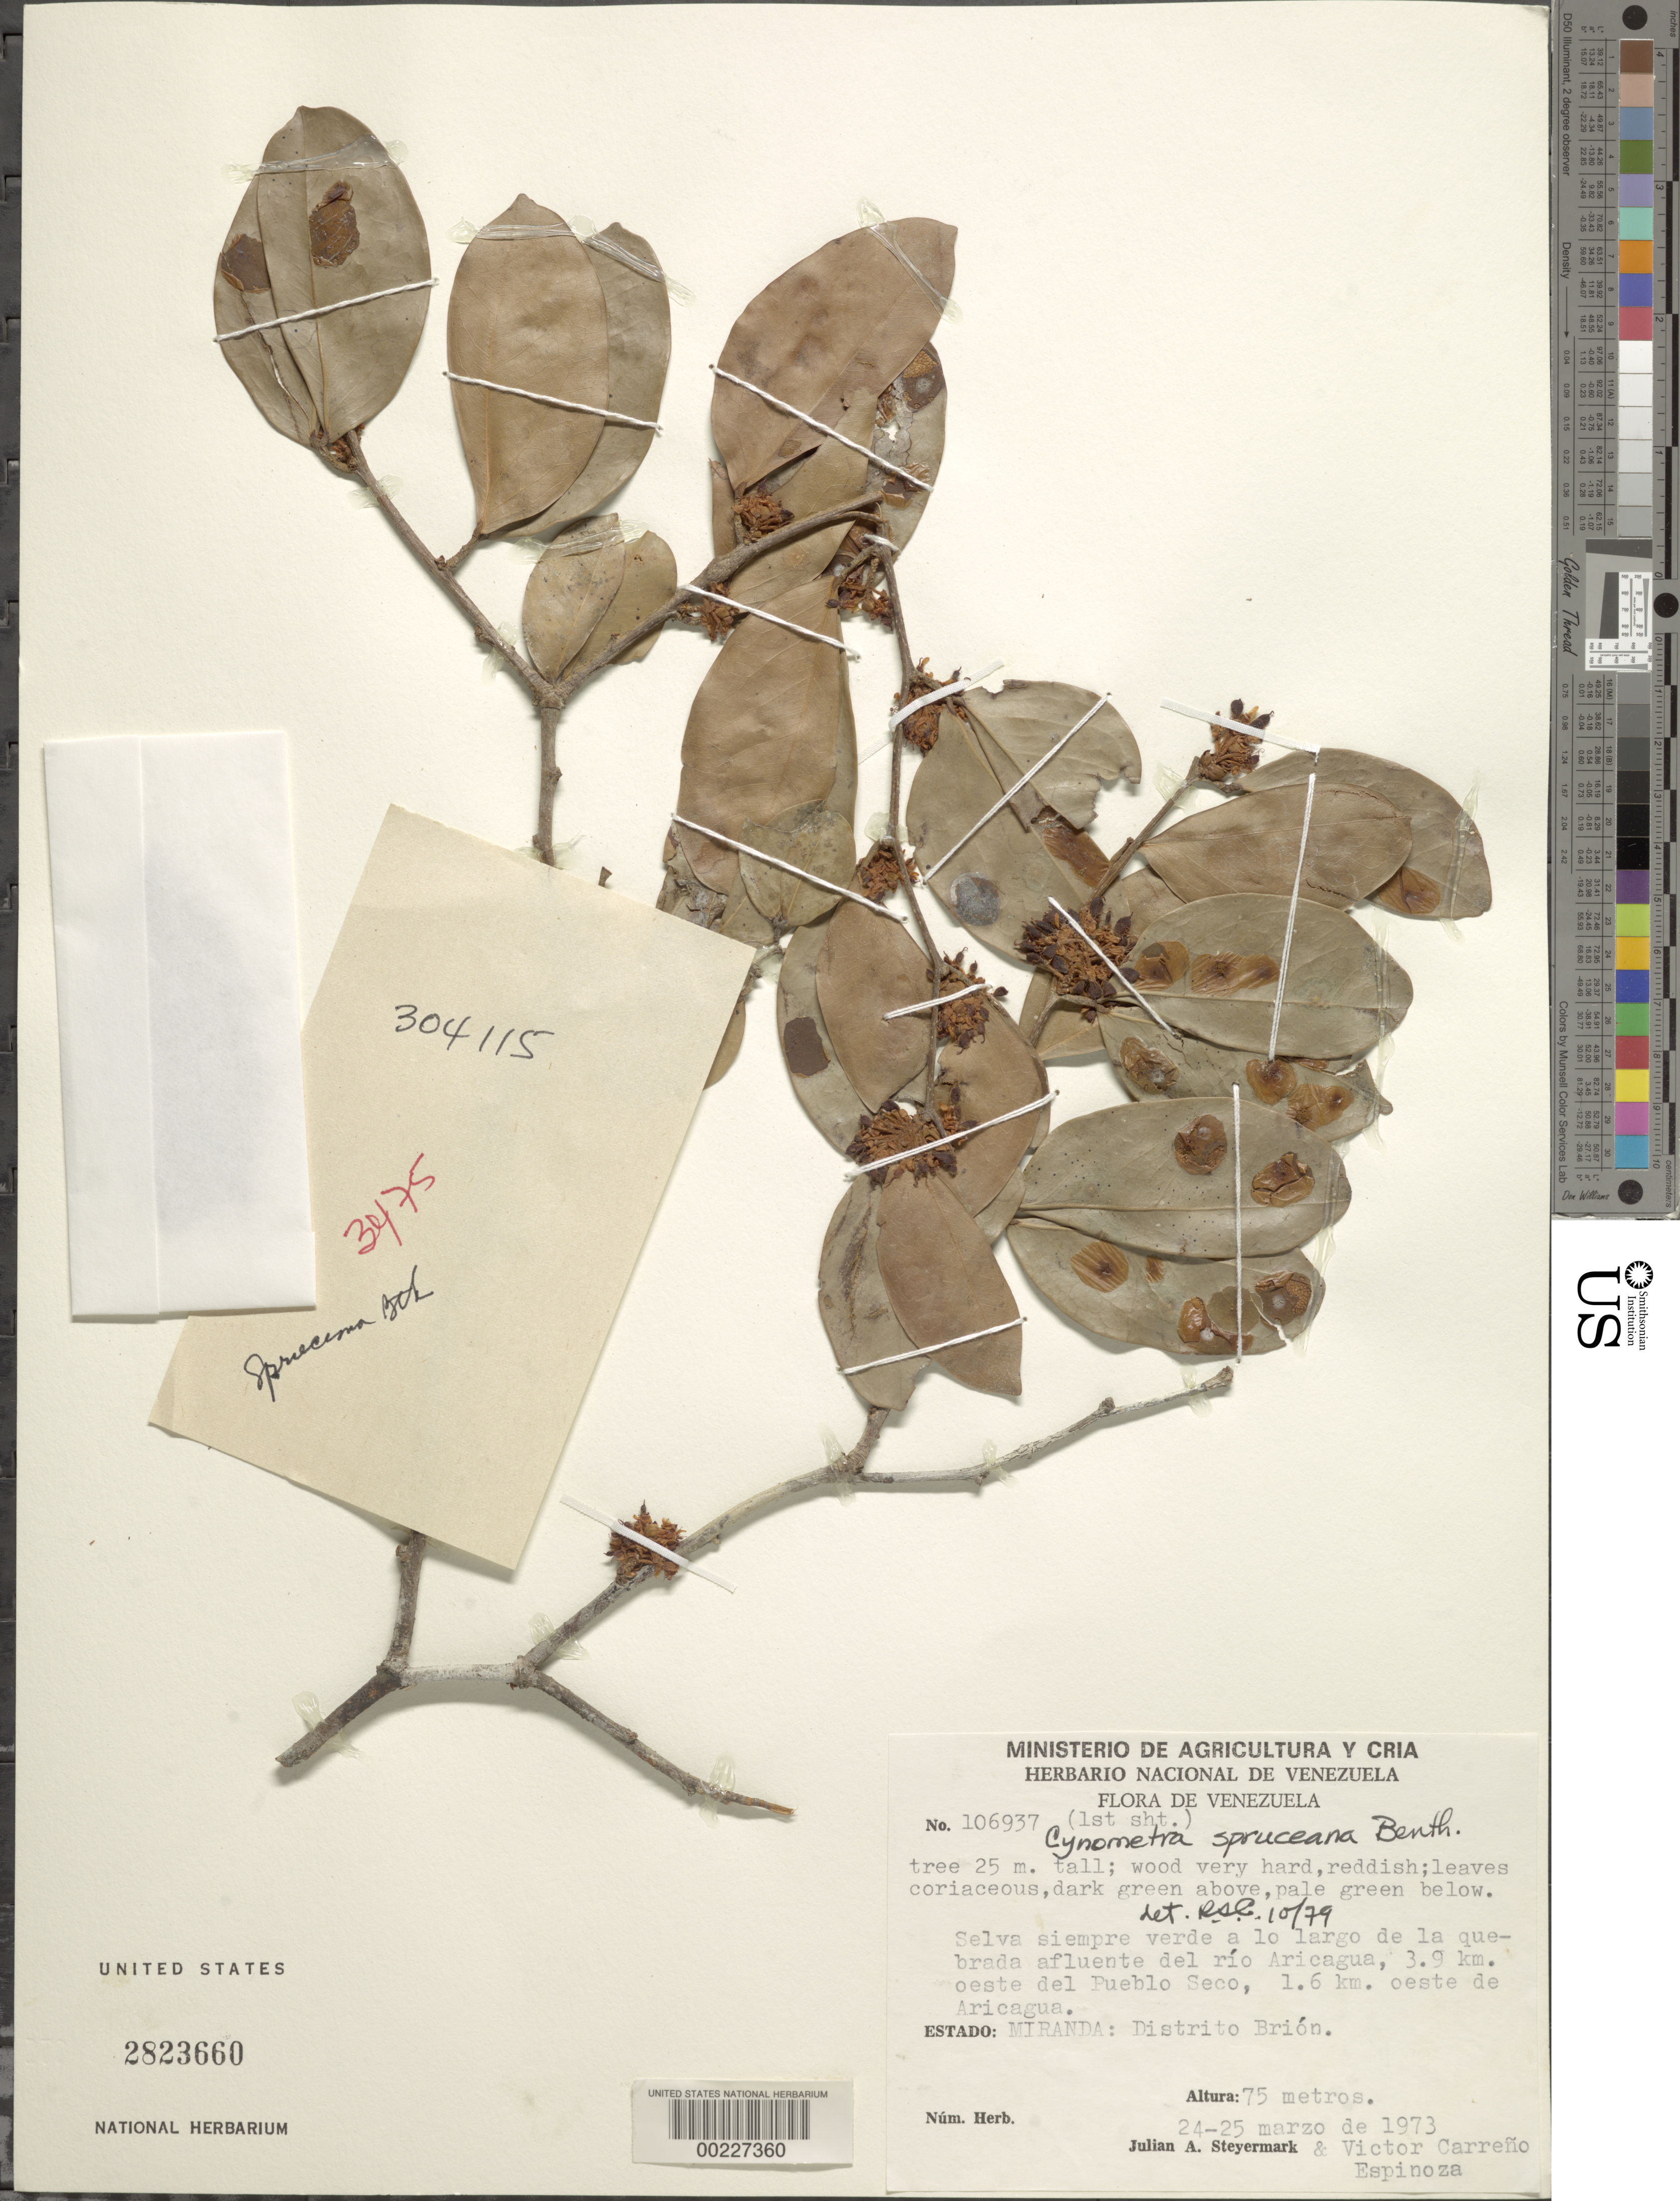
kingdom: Plantae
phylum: Tracheophyta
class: Magnoliopsida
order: Fabales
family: Fabaceae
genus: Cynometra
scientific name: Cynometra steyermarkii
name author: Rados.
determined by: Radosavljevic, Aleksandar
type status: Holotype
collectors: J. Steyermark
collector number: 106937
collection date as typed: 24 Mar 1973 and 25 Mar 1973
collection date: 1973-03-24,1973-03-25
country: Venezuela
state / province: Miranda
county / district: Brión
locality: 3.9 km e of pueblo seco, 1.6 km e of aricagua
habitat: Large forest in the tributary ravine of rio aricagua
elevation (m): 75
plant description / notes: Sheet 1 of 2 Sheet 2: USNM 2823661; BC 00227359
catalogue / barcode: US 2823660